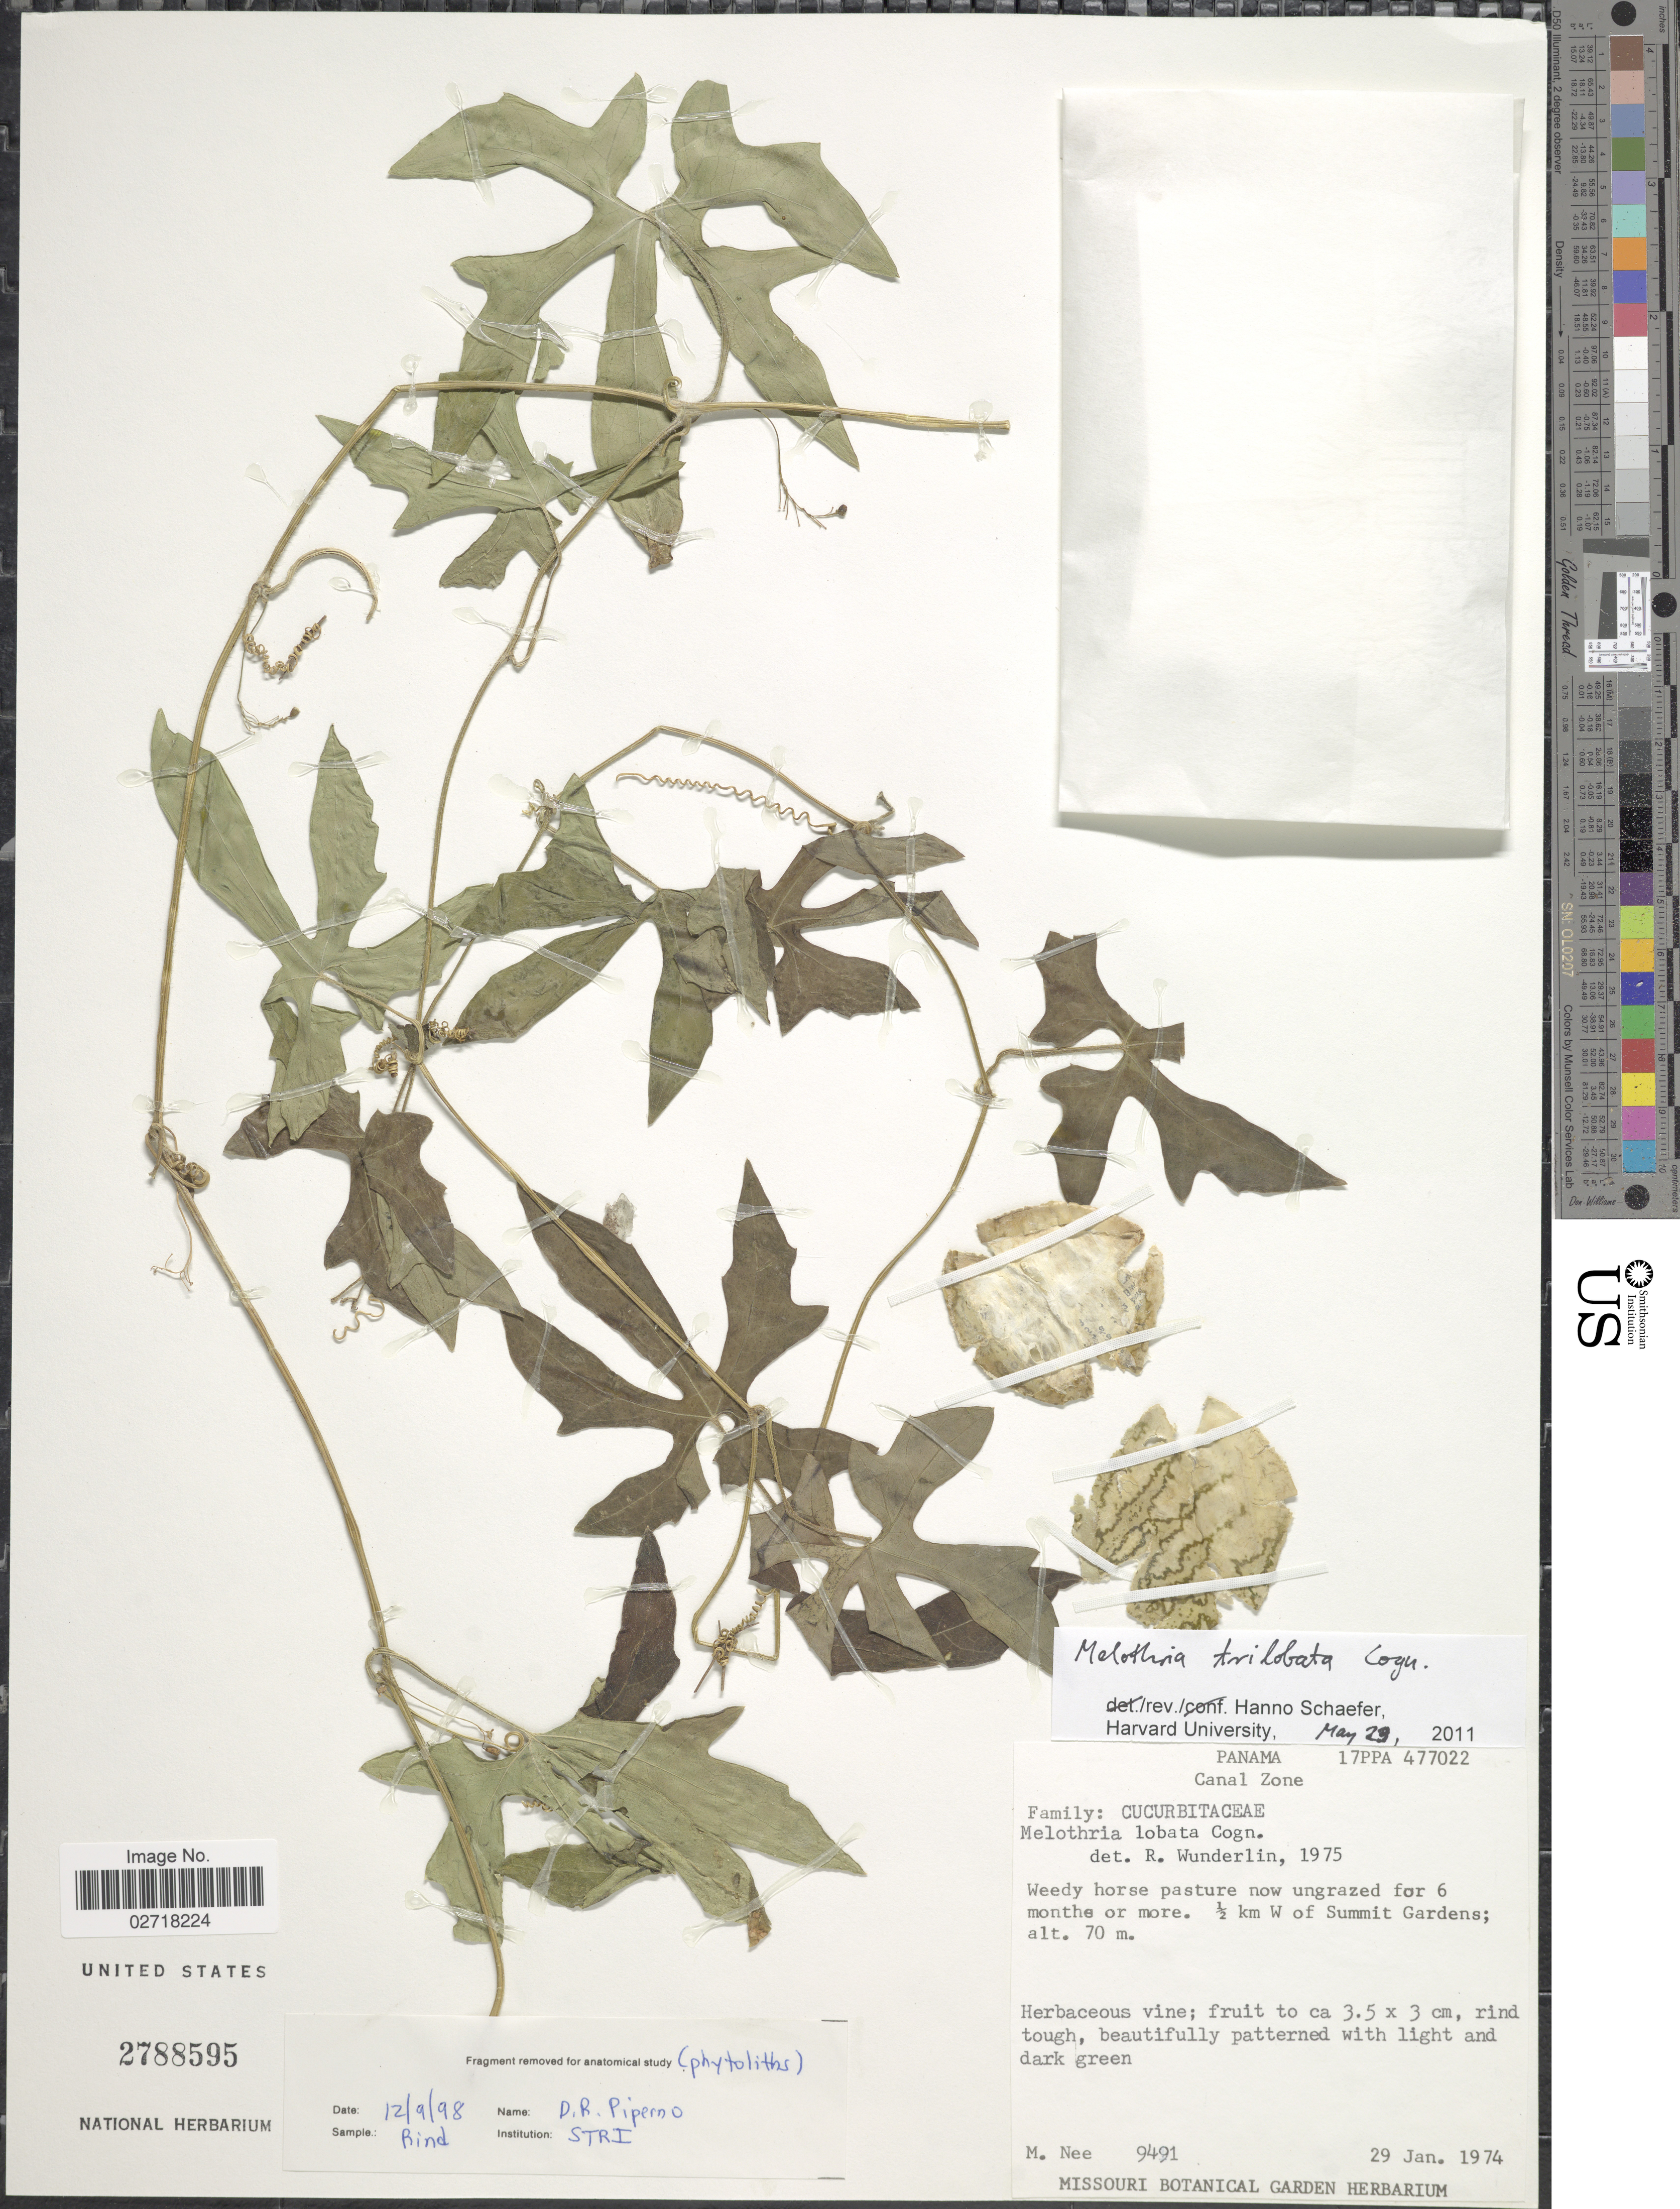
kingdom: Plantae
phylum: Tracheophyta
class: Magnoliopsida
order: Cucurbitales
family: Cucurbitaceae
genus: Melothria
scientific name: Melothria trilobata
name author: Cogn.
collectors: M. Nee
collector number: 9491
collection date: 1974-01-29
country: Panama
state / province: Panamá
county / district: Canal Zone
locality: ½ km W of Summit Gardens. Canal Zone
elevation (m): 70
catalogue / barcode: US 2788595